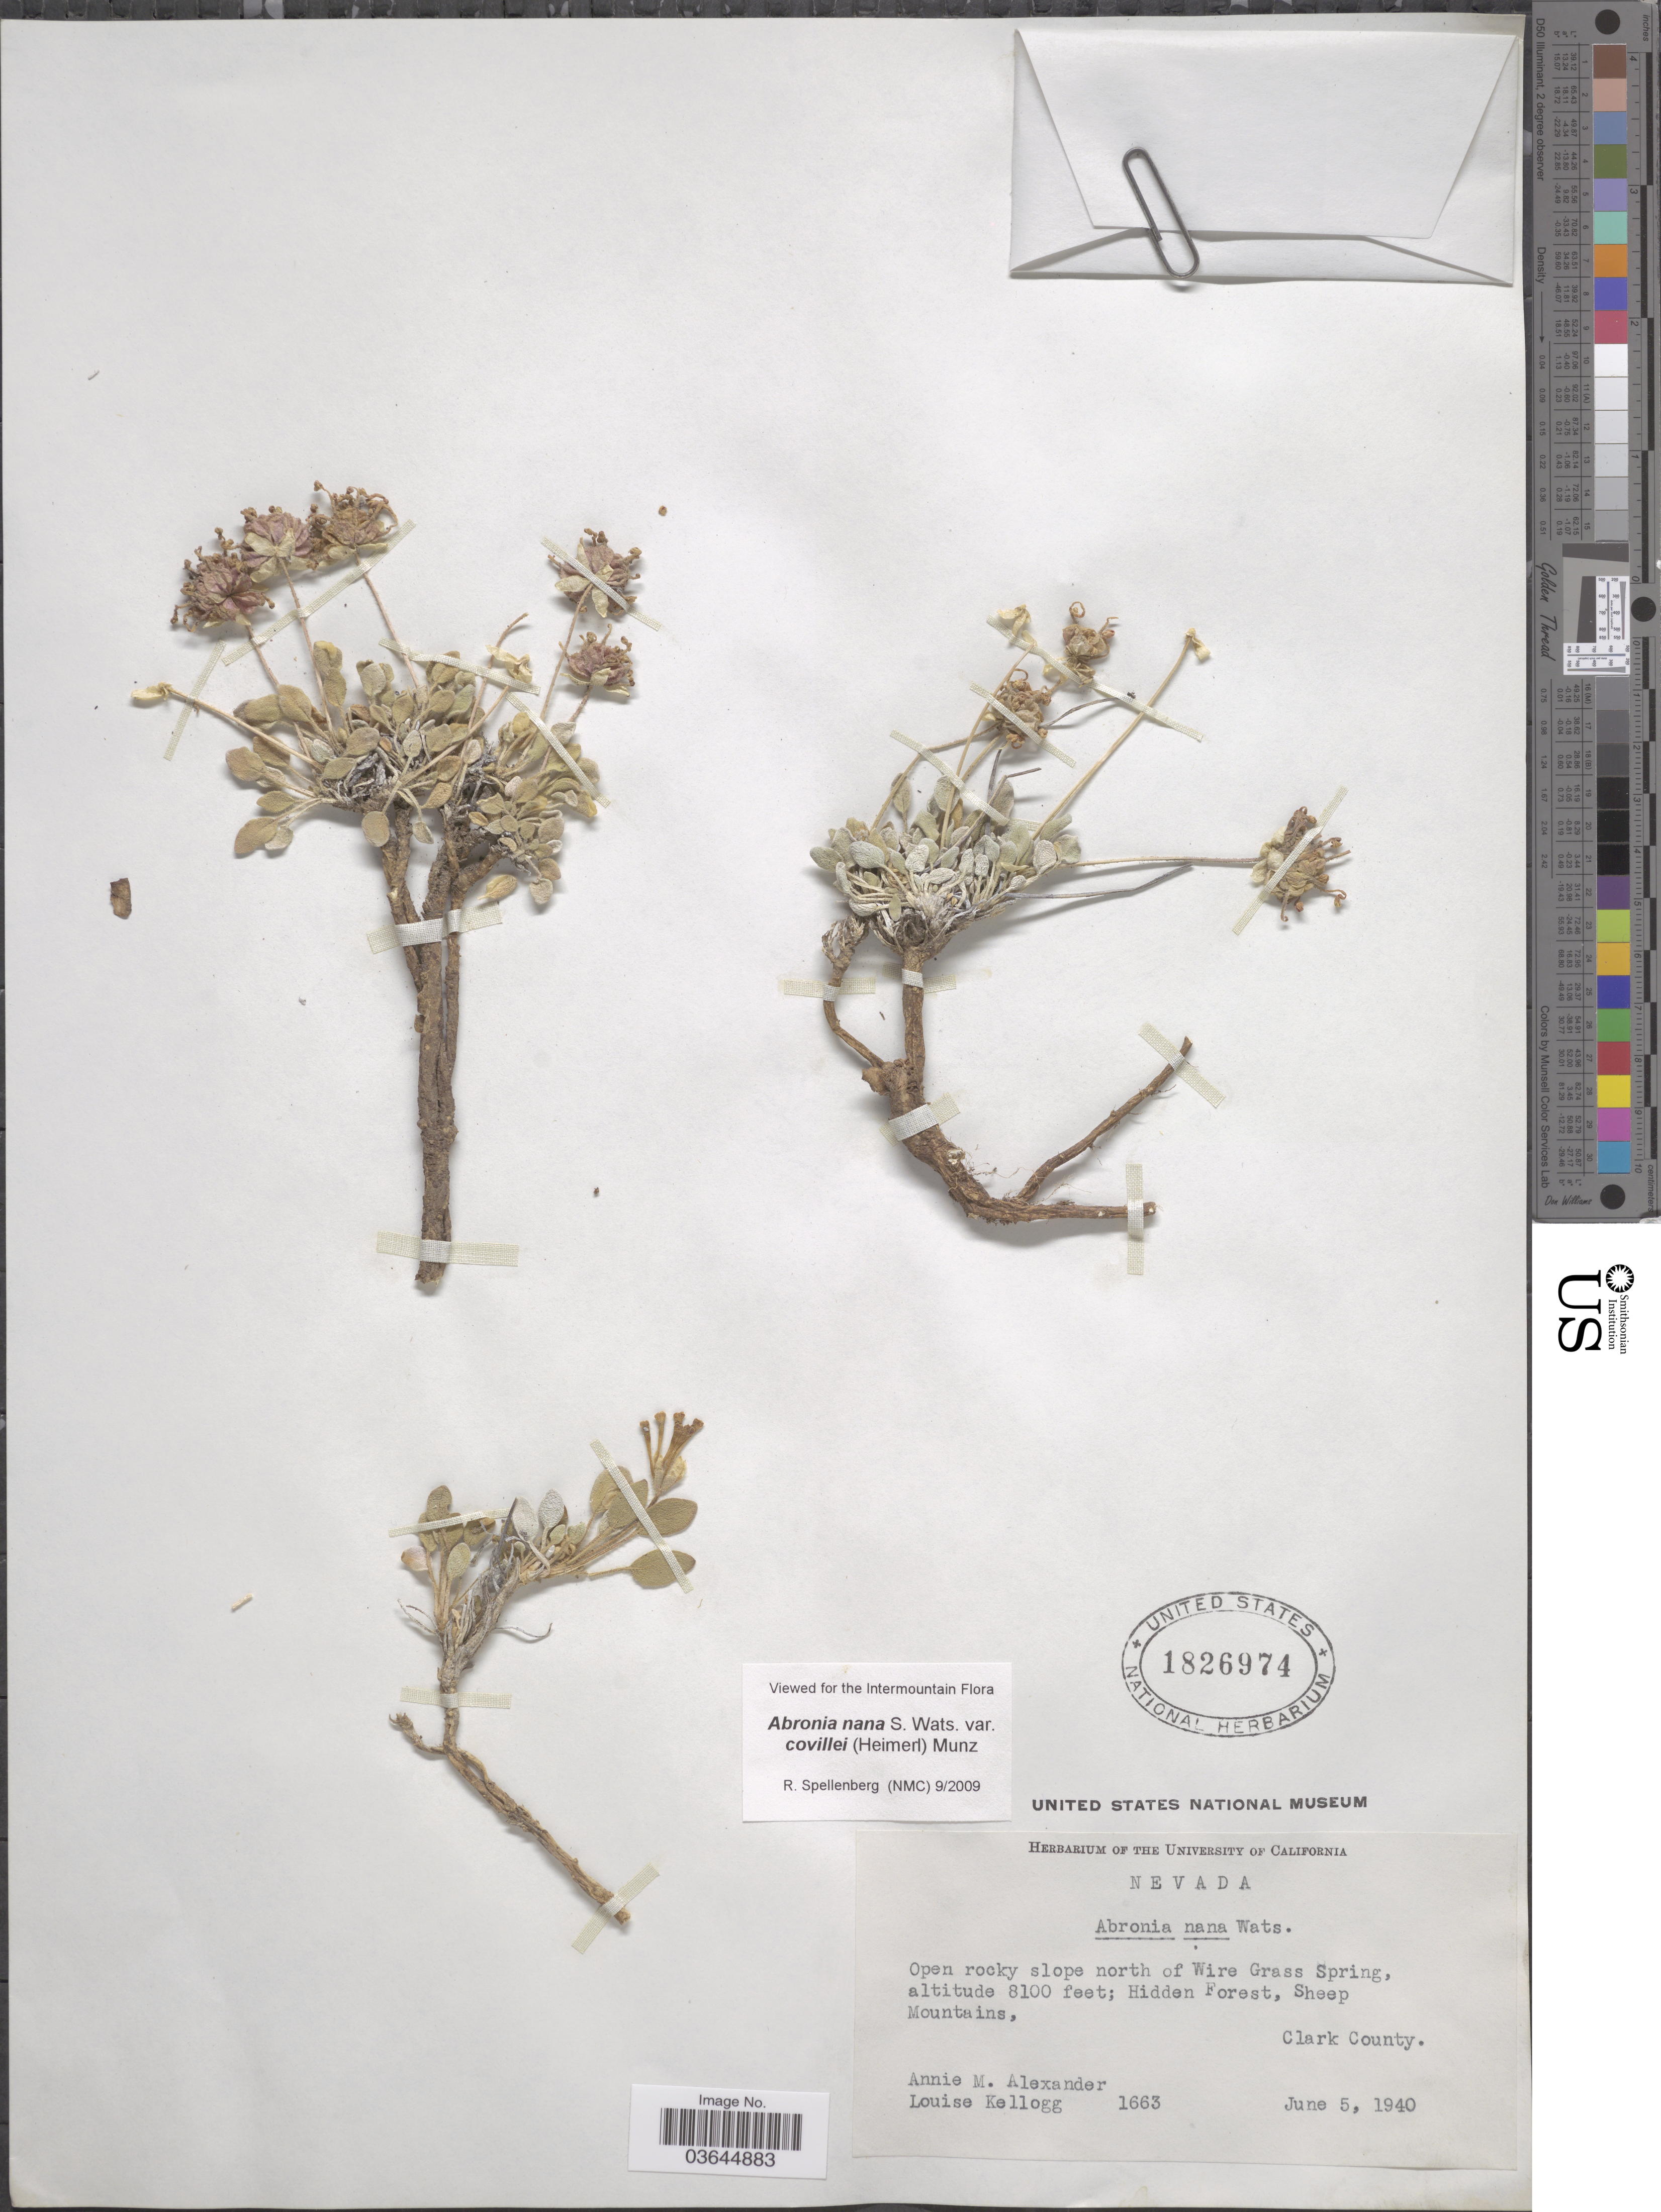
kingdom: Plantae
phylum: Tracheophyta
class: Magnoliopsida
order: Caryophyllales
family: Nyctaginaceae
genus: Abronia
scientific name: Abronia nana var. covillei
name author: (Heimerl) Munz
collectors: A. M. Alexander & L. Kellogg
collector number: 1663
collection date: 1940-06-05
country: United States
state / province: Nevada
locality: Open rocky slope north of Wire Grass Spring, Hidden Forest, Sheep Mountains, Clark County.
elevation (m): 2469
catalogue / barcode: US 1826974